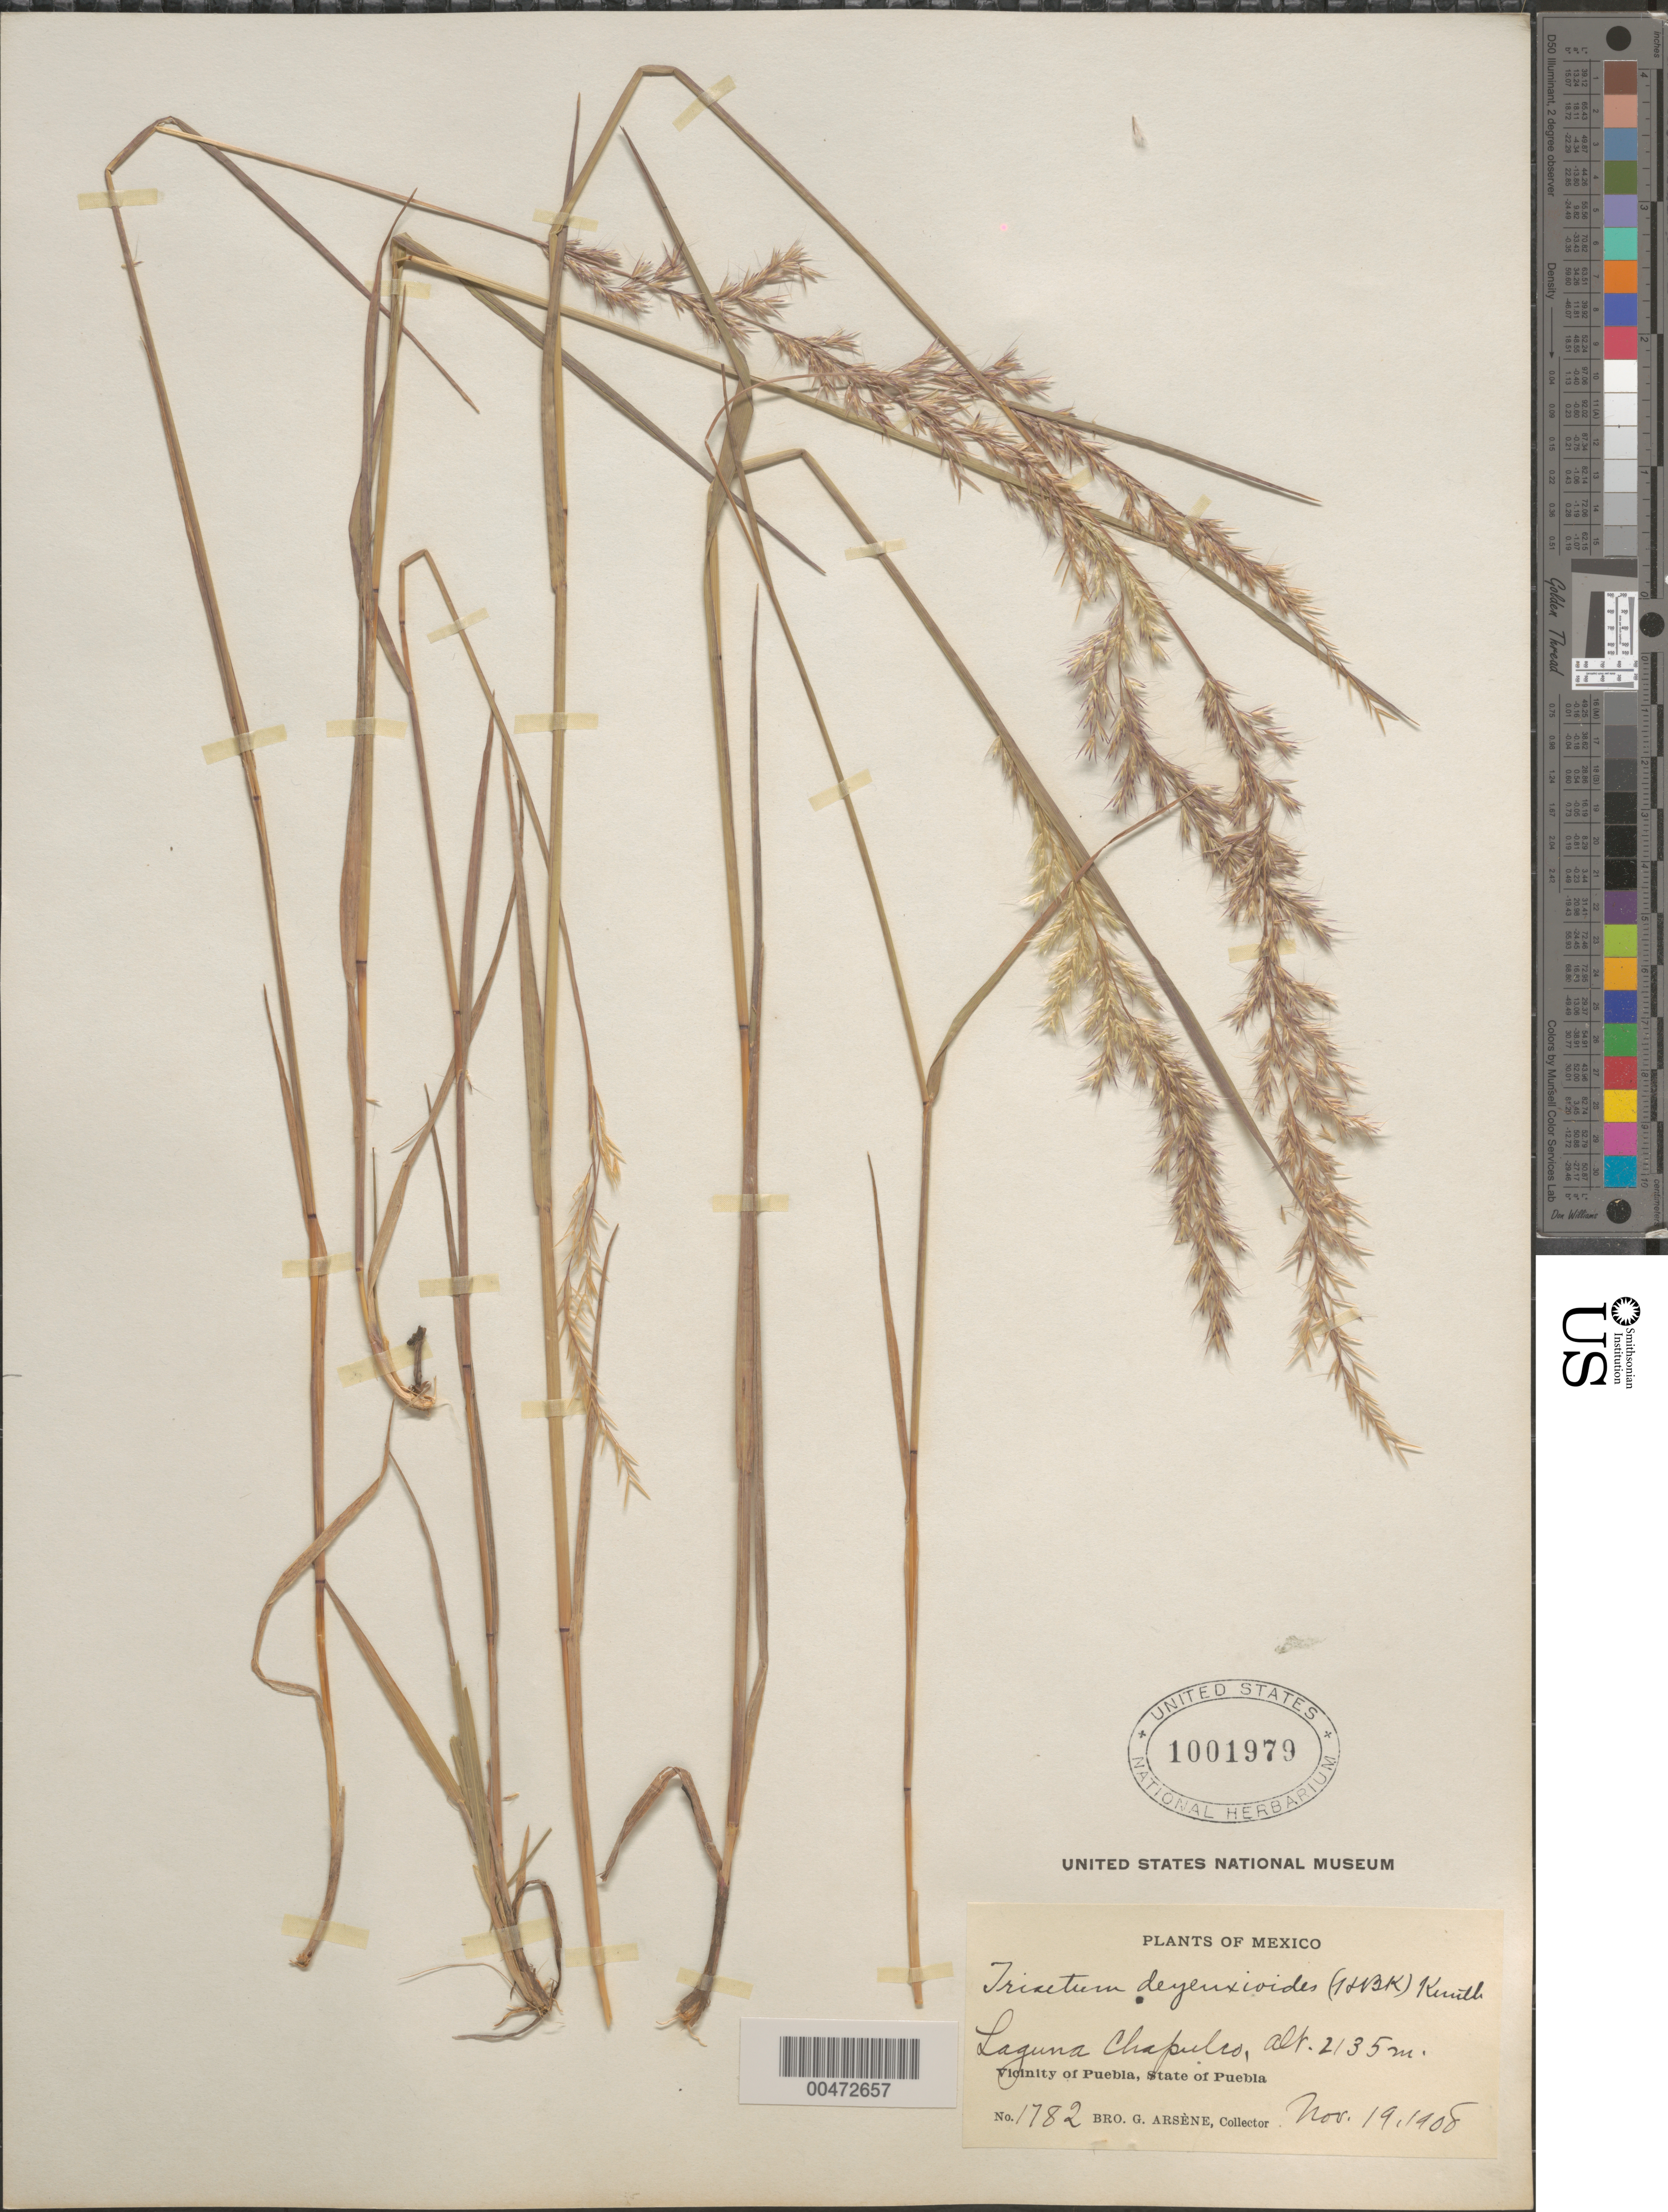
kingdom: Plantae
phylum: Tracheophyta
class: Liliopsida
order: Poales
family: Poaceae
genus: Trisetum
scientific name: Trisetum deyeuxioides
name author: (Kunth) Kunth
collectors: Bro. G. Arsène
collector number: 1782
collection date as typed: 19 Nov 1908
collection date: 1908-11-19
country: Mexico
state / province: Puebla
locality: Laguna Chapulco, vicinity of Puebla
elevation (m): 2135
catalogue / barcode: US 1001979